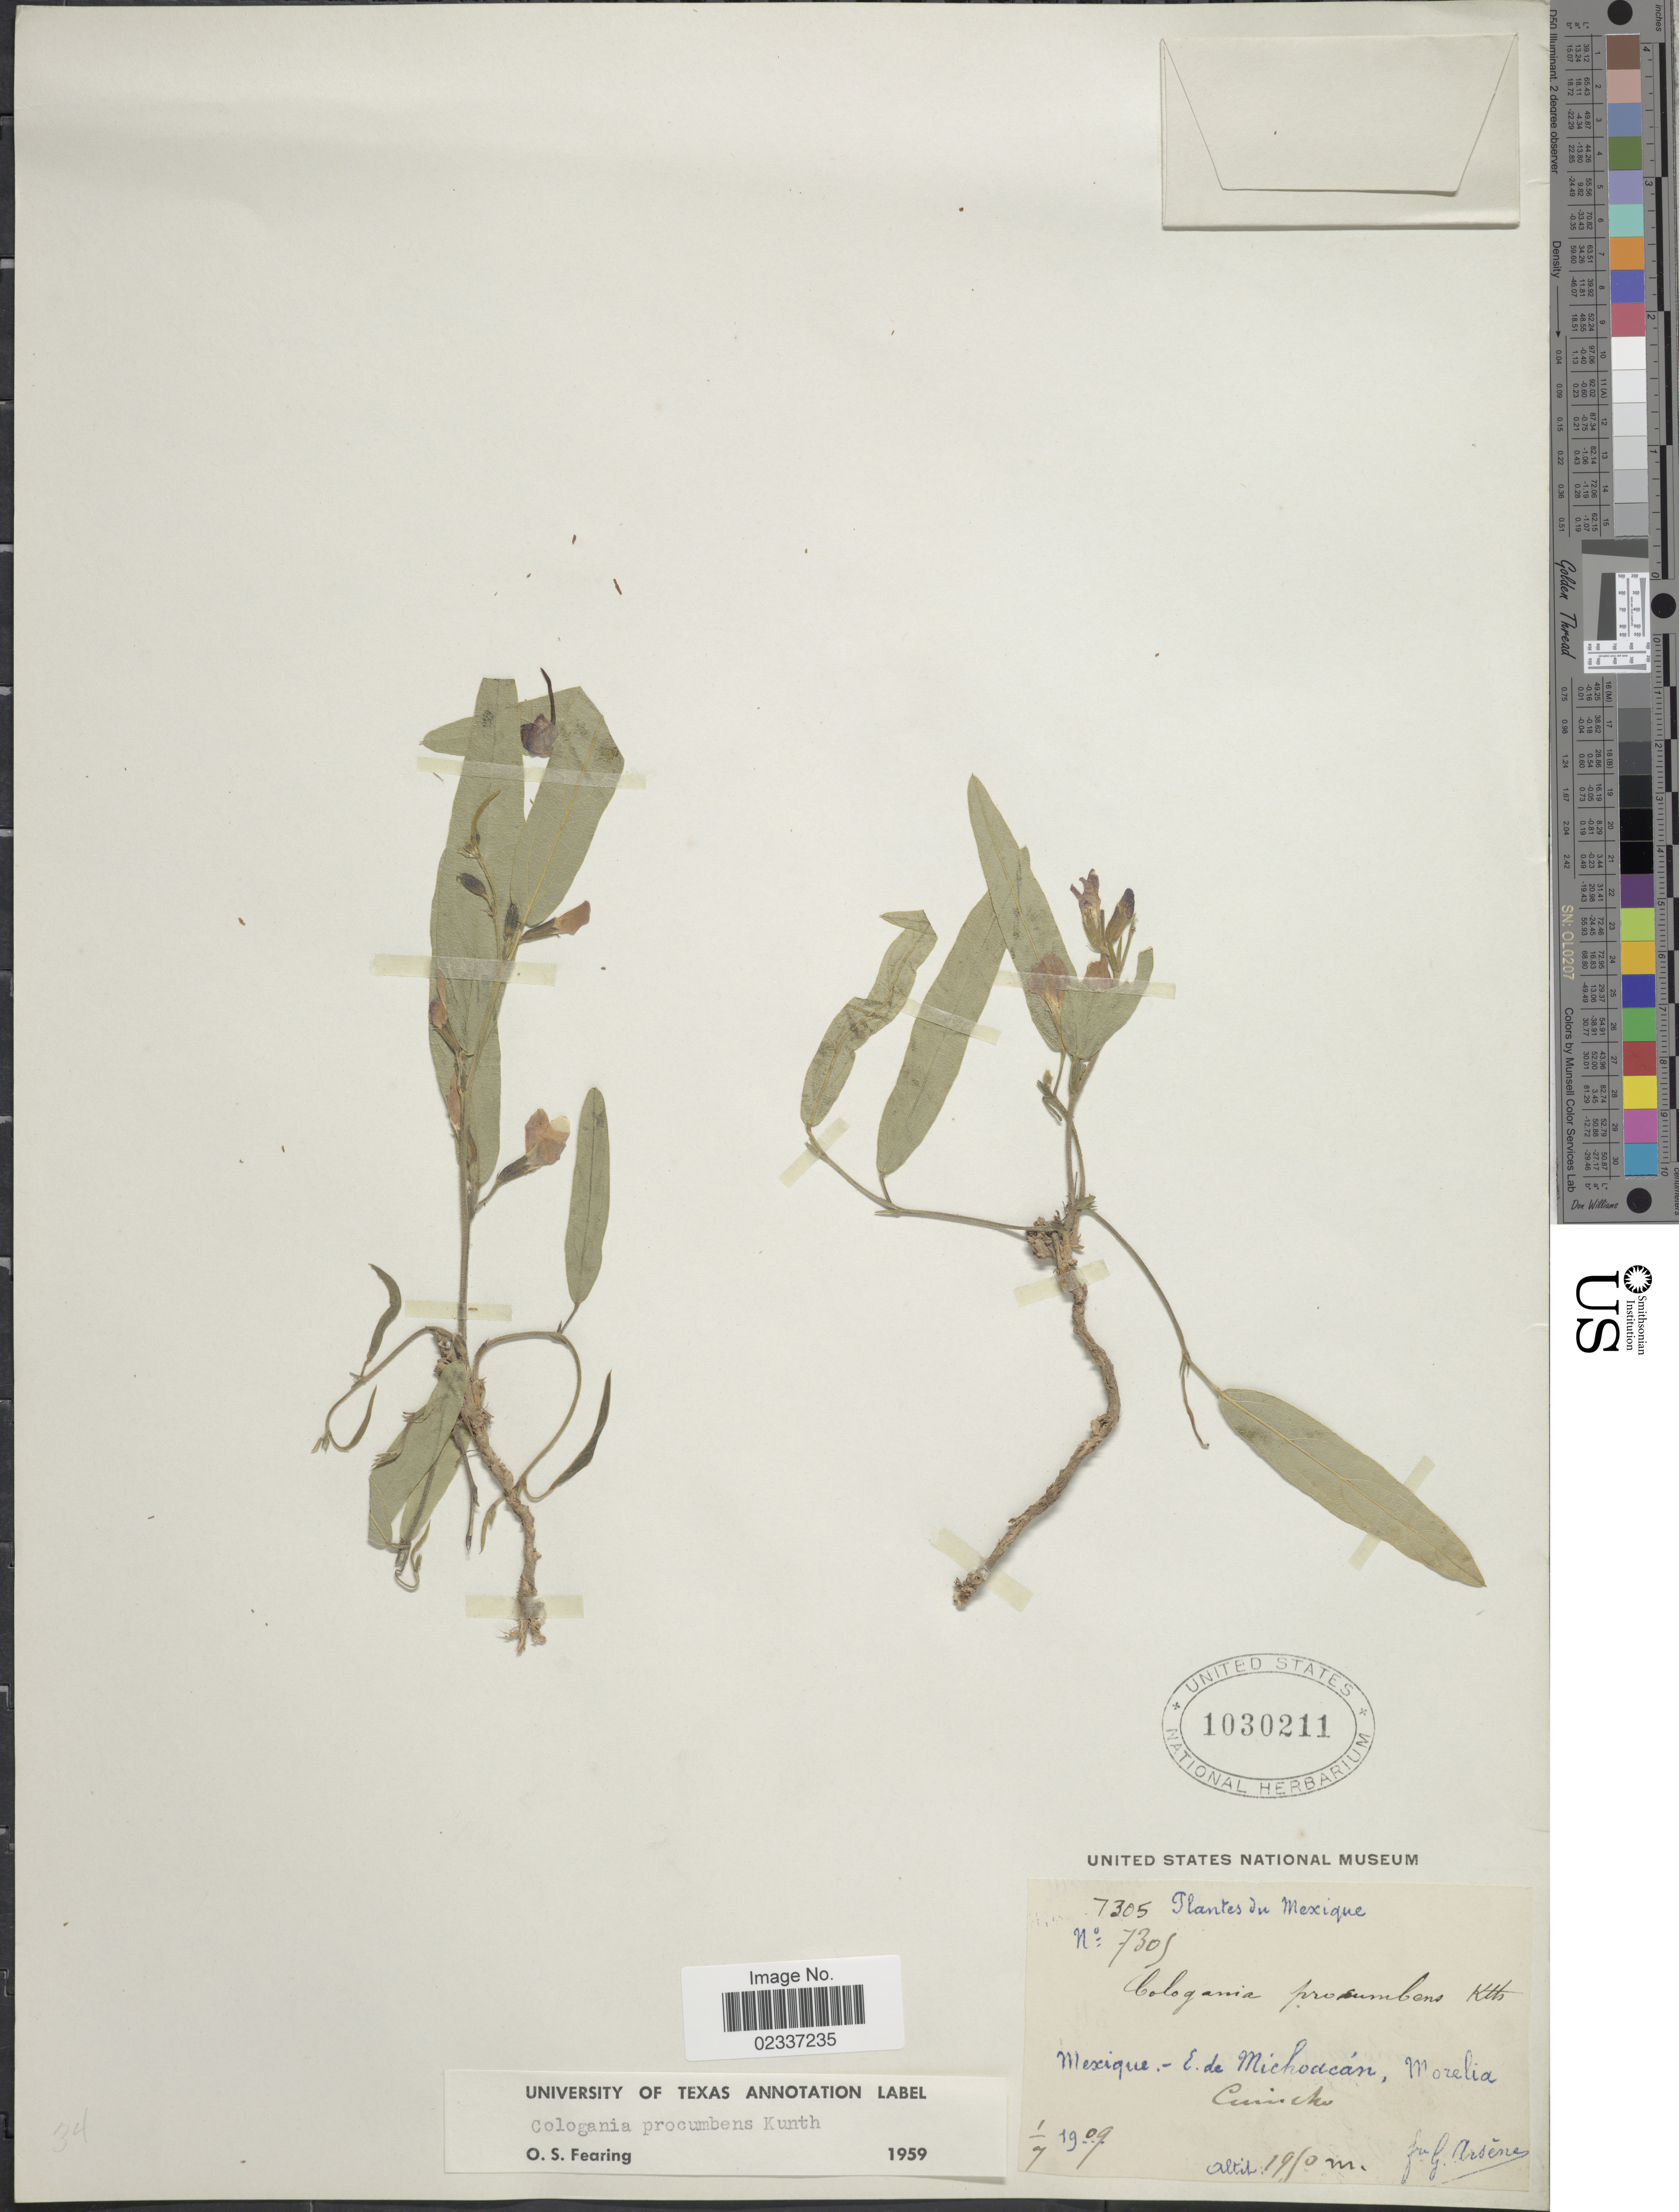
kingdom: Plantae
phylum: Tracheophyta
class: Magnoliopsida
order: Fabales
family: Fabaceae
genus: Cologania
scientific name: Cologania procumbens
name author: Kunth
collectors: Bro. G. Arsène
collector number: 7305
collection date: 1909-07-01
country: Mexico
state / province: Michoacán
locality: Cuincho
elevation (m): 1950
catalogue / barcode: US 1030211